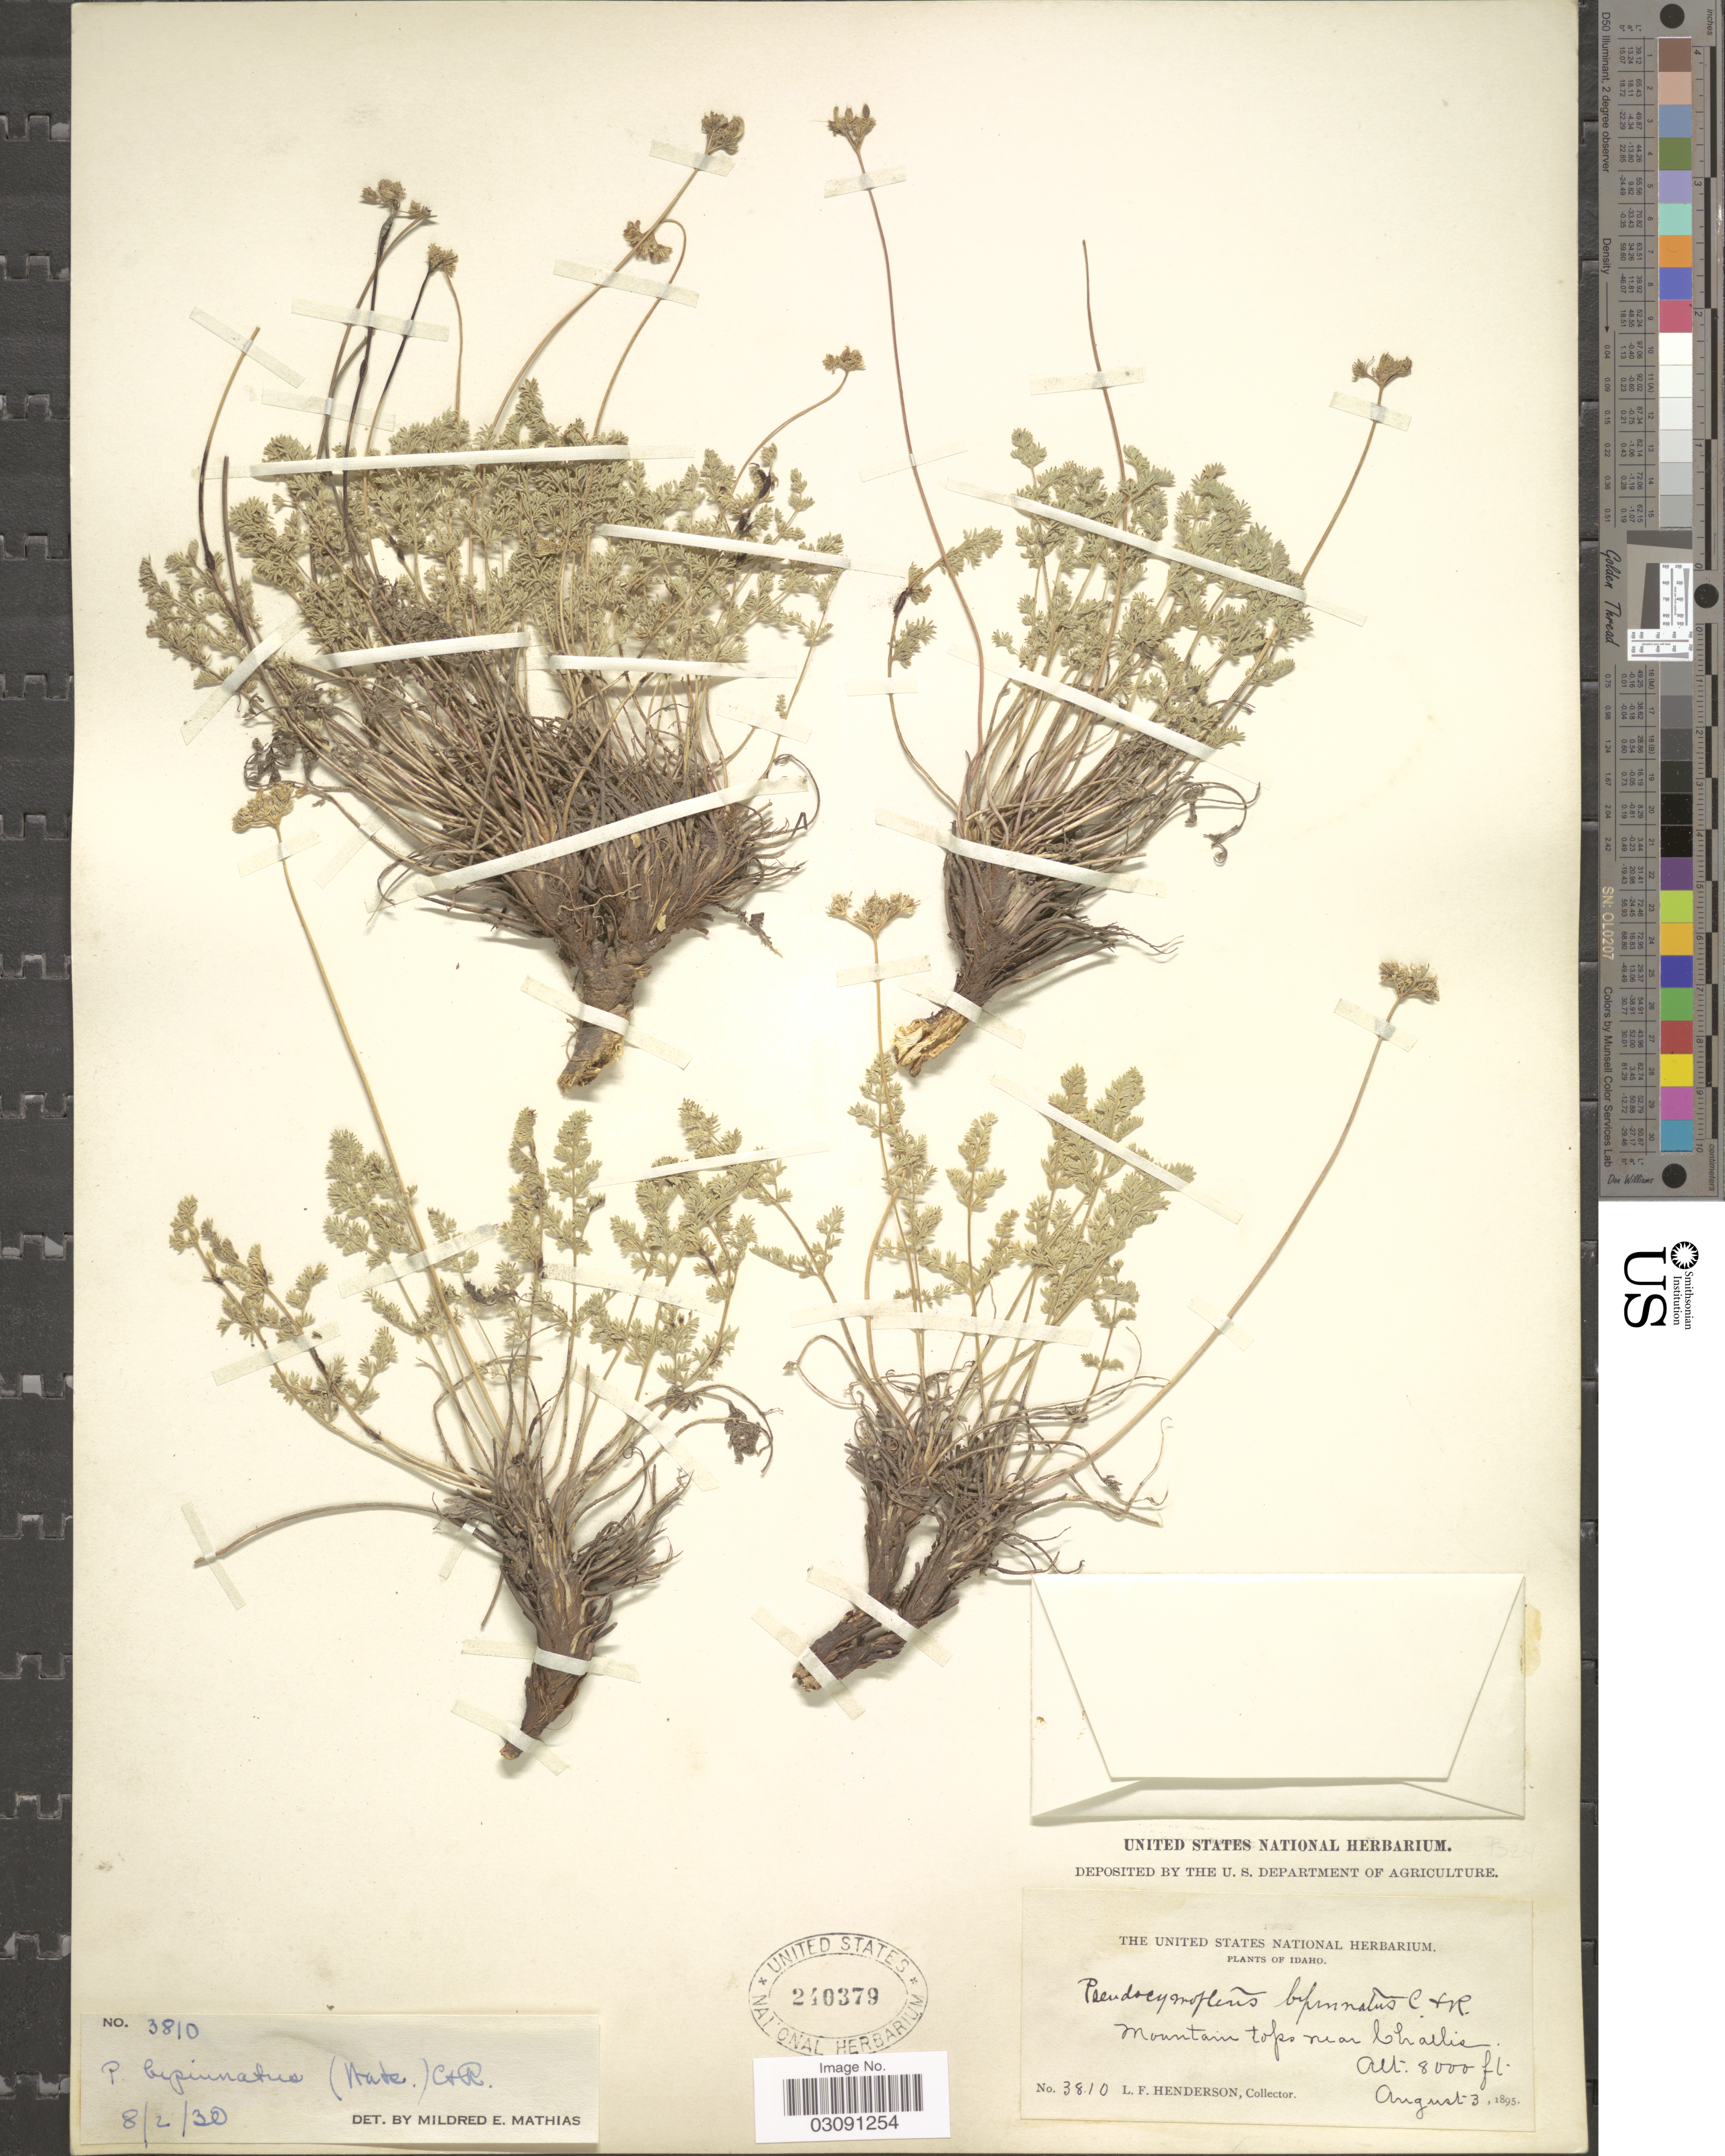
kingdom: Plantae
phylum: Tracheophyta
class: Magnoliopsida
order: Apiales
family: Apiaceae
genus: Cymopterus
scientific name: Cymopterus bipinnatus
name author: S. Watson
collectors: L. Henderson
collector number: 3810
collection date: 1895-08-03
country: United States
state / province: Idaho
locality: Mountain tops near Challis.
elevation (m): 2438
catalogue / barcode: US 240379